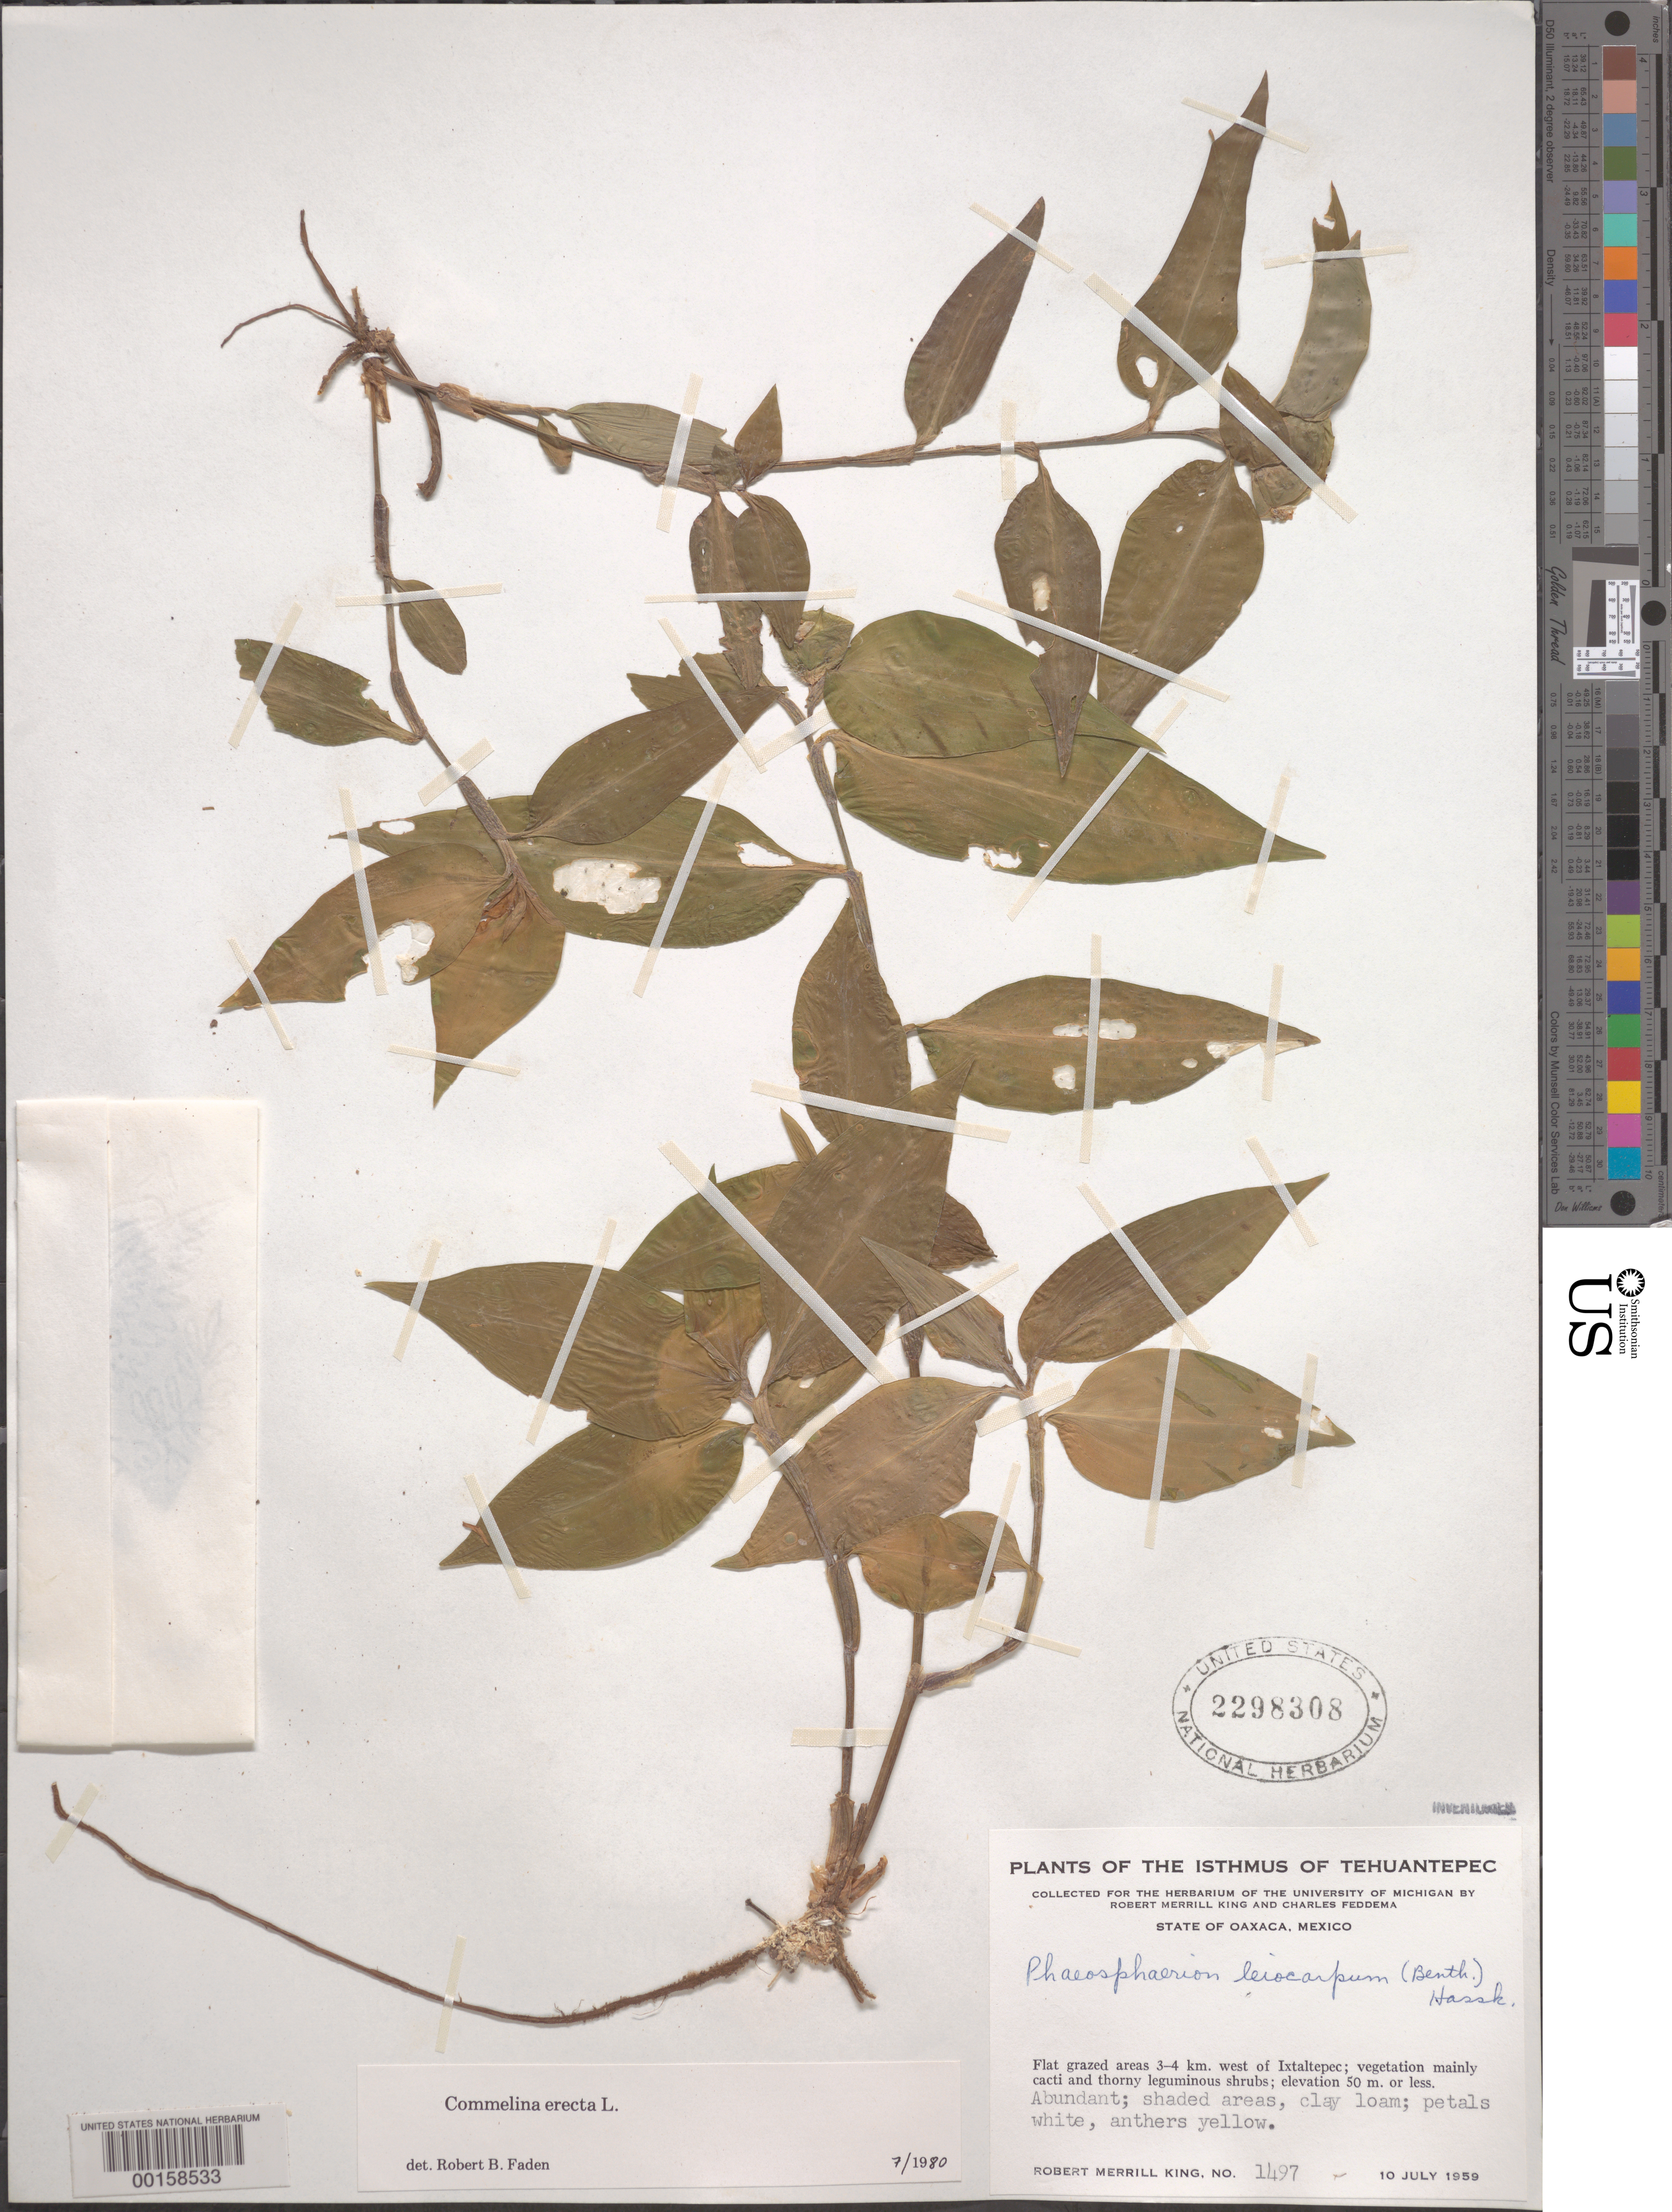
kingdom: Plantae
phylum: Tracheophyta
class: Liliopsida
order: Commelinales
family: Commelinaceae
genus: Commelina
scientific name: Commelina erecta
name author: L.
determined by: Faden, Robert B., (US), Smithsonian Institution - National Museum of Natural History (UNITED STATES)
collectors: R. M. King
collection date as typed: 10 Jul 1959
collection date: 1959-07-10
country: Mexico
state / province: Oaxaca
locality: Ixtaltepec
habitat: Clay loam, shade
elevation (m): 50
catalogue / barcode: US 2298308